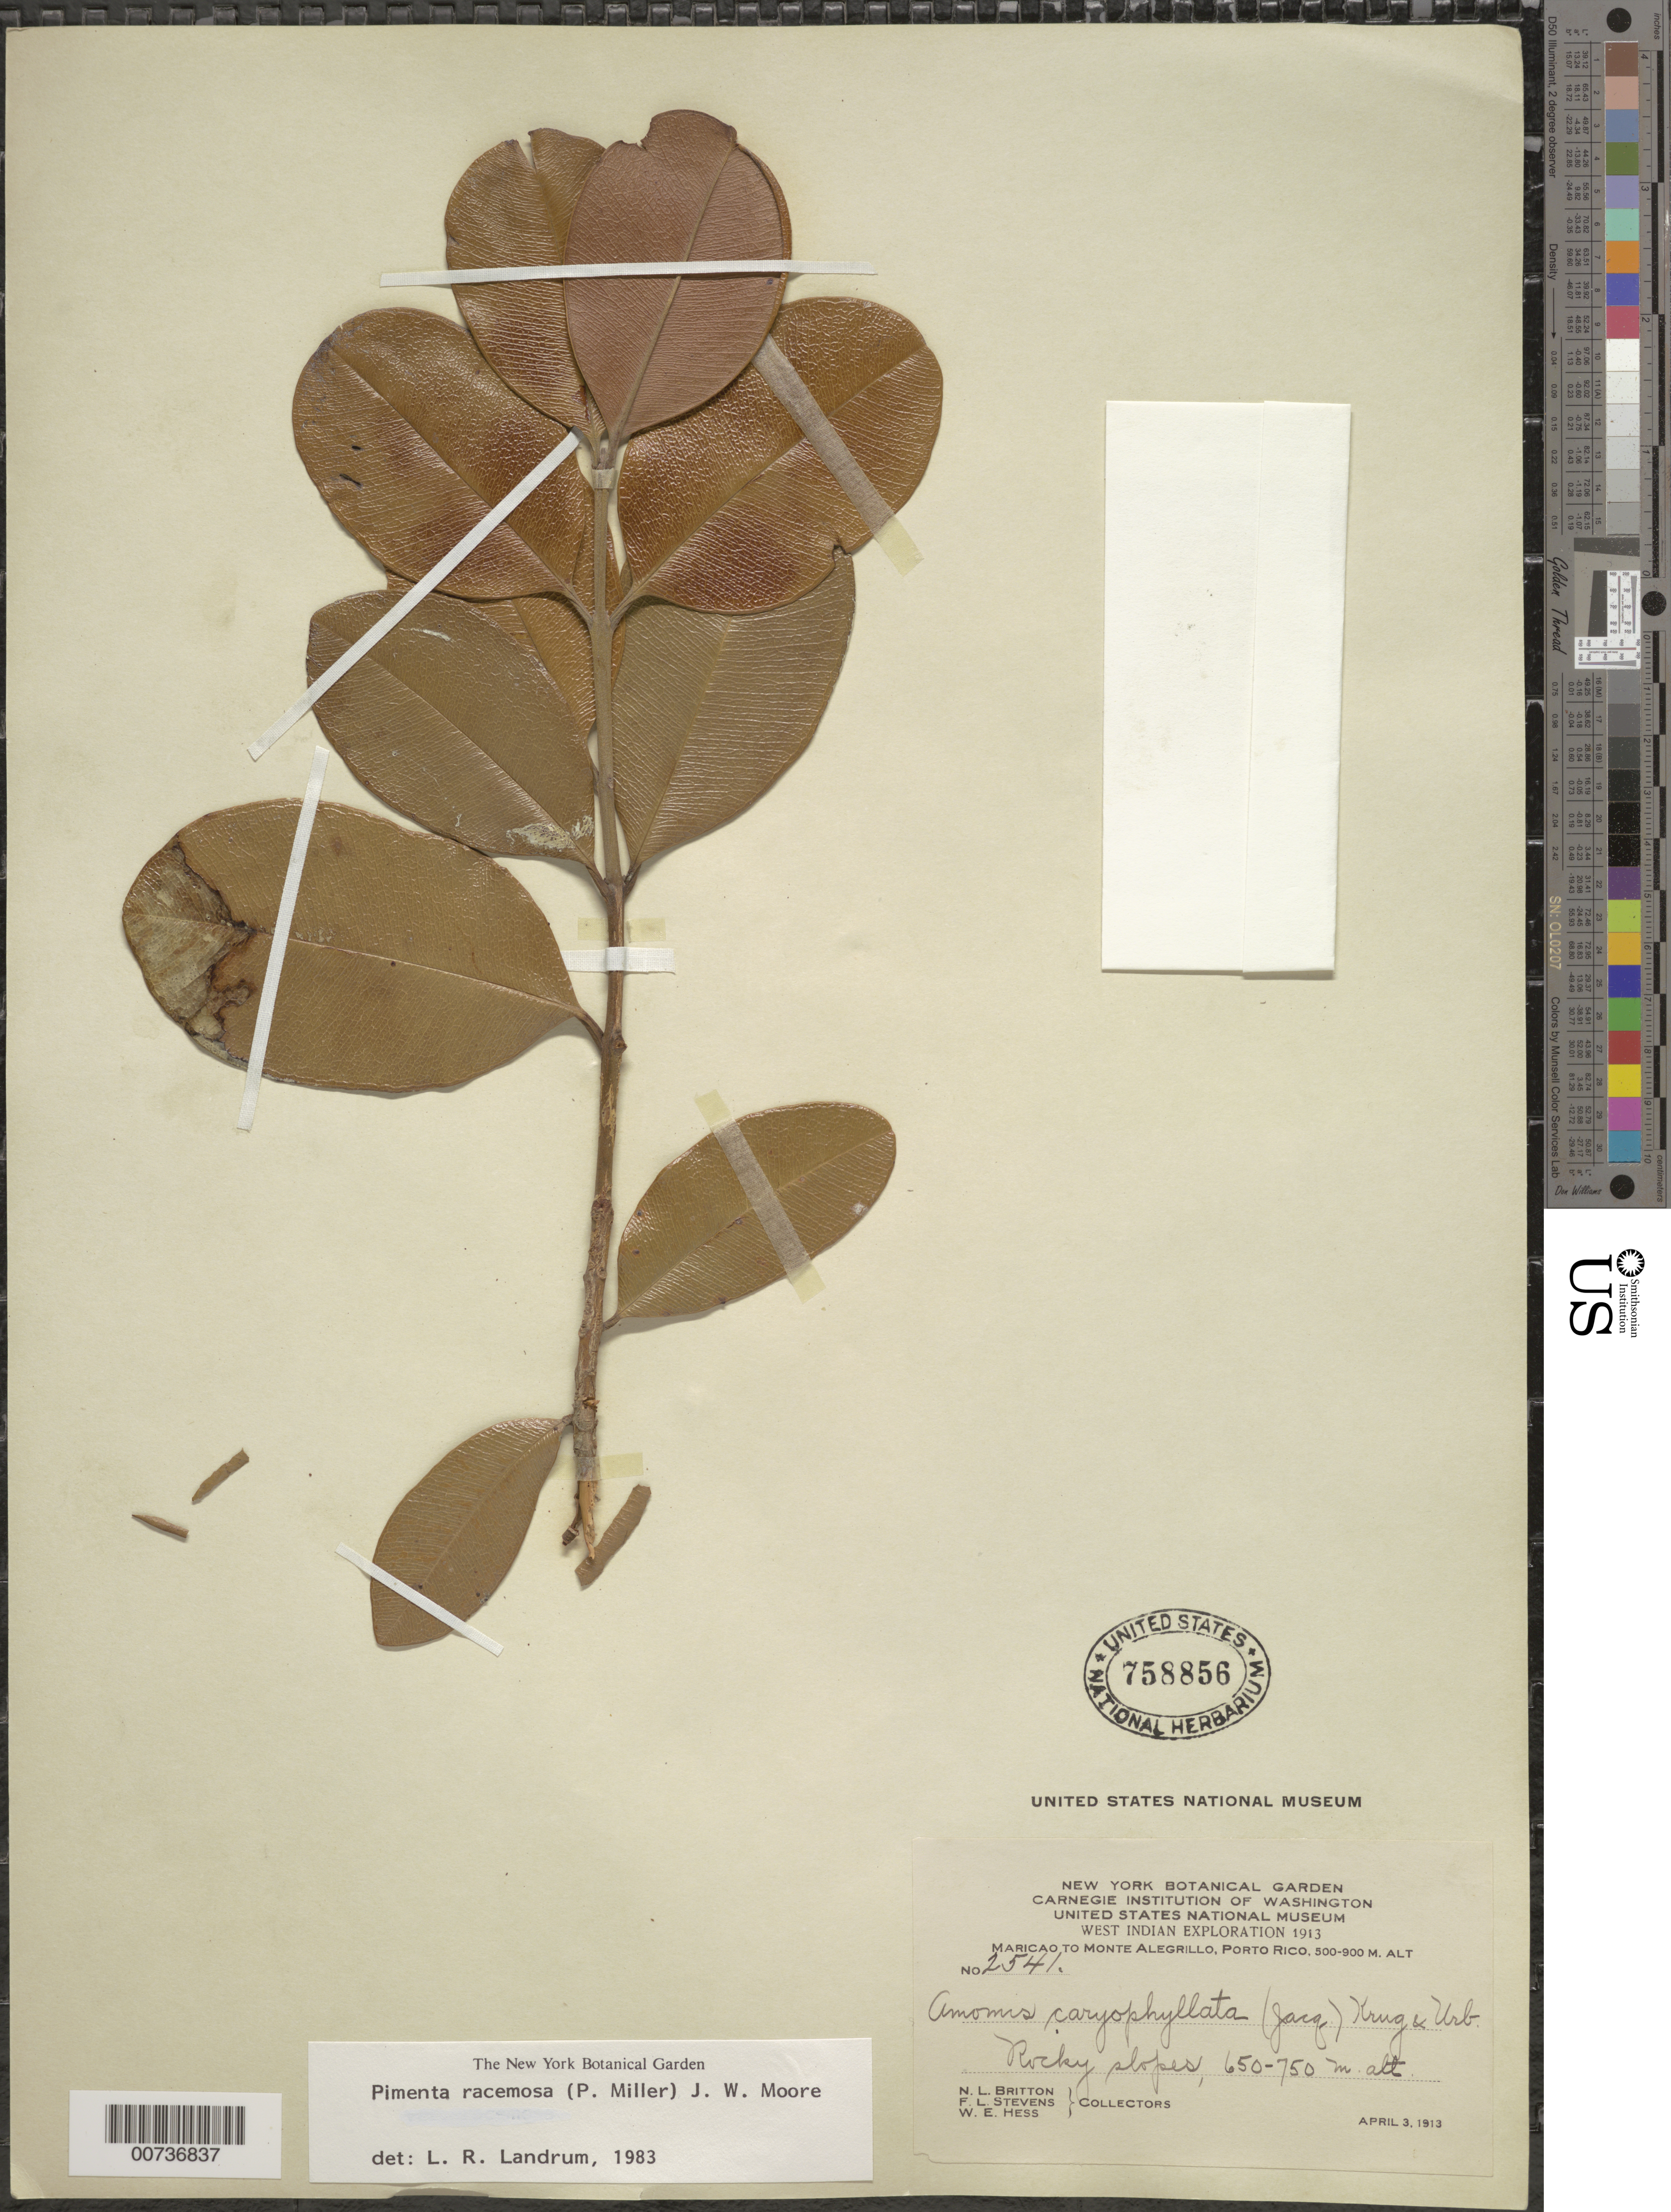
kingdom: Plantae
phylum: Tracheophyta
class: Magnoliopsida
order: Myrtales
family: Myrtaceae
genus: Pimenta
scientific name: Pimenta racemosa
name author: (Mill.) J.W. Moore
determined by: Landrum, L. R.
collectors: N. Britton, F. L. Stevens & W. Hess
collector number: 2541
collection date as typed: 03 Apr 1913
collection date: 1913-04-03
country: Puerto Rico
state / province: Maricao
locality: Maricao to Monte Alegrillo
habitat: Rocky slopes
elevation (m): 650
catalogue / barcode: US 758856